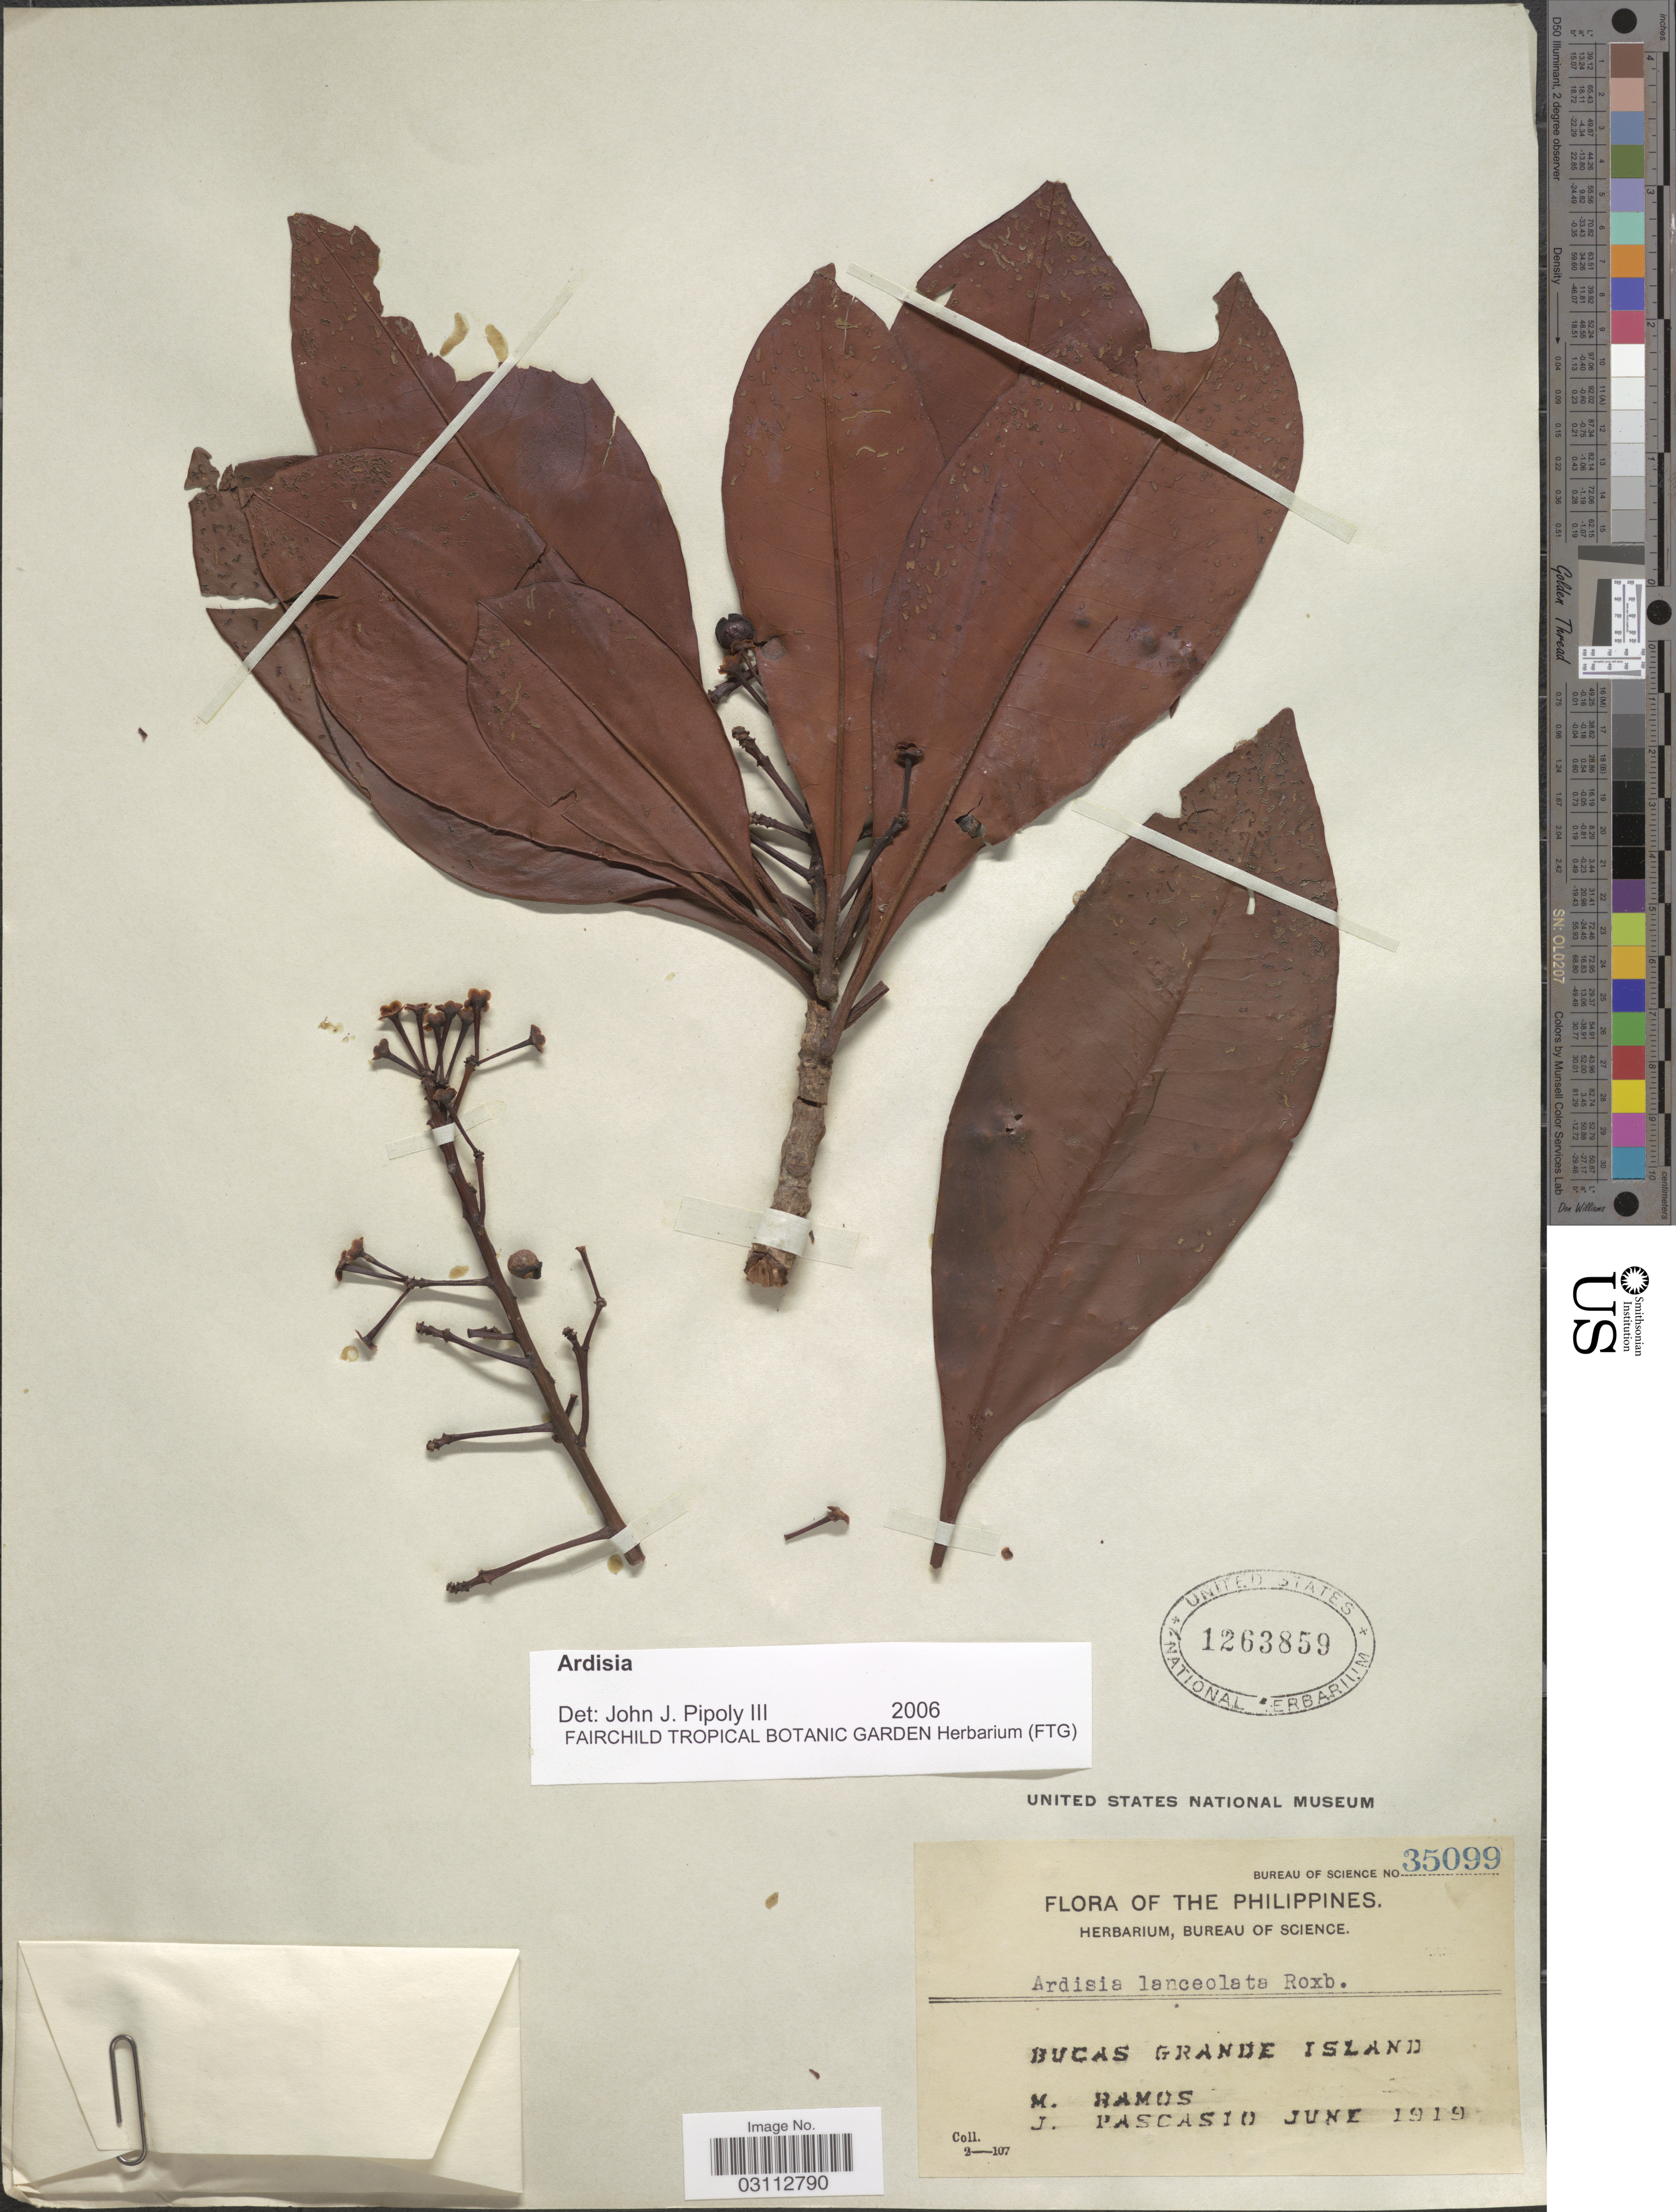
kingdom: Plantae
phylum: Tracheophyta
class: Magnoliopsida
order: Ericales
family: Primulaceae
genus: Ardisia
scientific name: Ardisia lanceolata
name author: Roxb.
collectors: M. Ramos & J. Pascasio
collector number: Bureau of Science 35099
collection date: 1919-06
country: Philippines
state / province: Caraga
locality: Bucas Grande Island.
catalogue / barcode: US 1263859